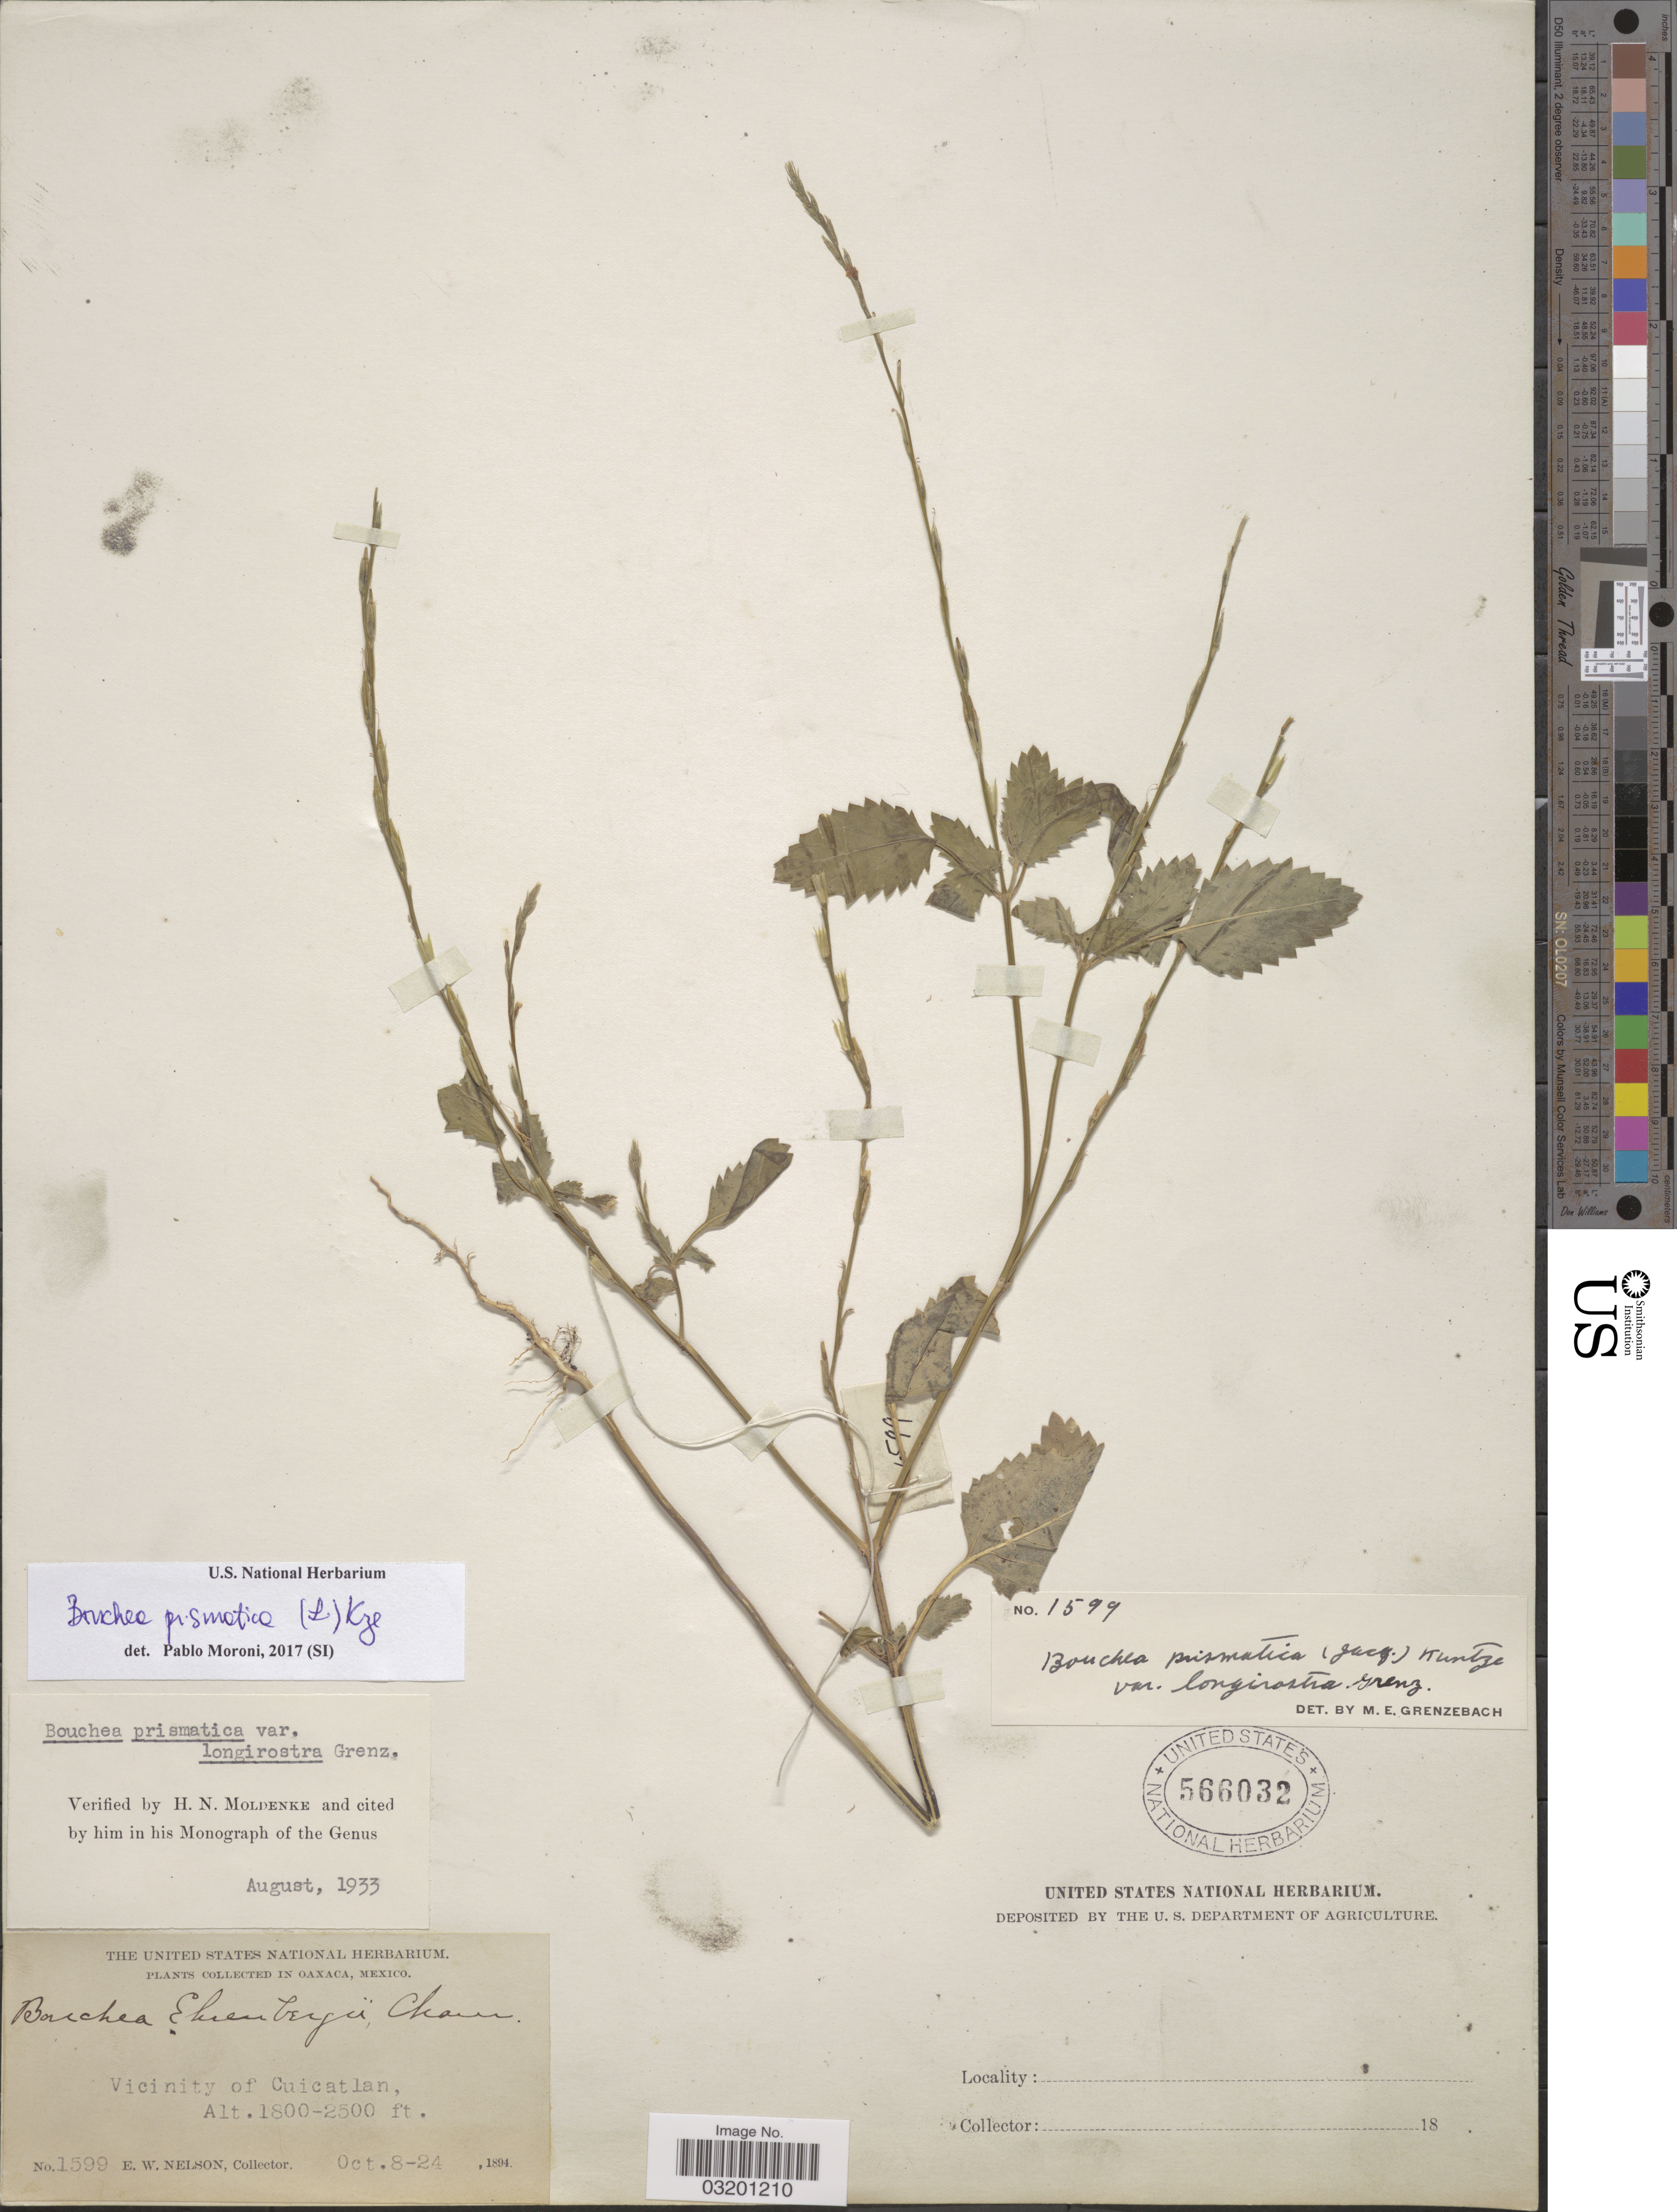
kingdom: Plantae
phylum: Tracheophyta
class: Magnoliopsida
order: Lamiales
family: Verbenaceae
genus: Bouchea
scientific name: Bouchea prismatica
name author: (L.) Kuntze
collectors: E. W. Nelson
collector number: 1599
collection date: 1894-10-08/1894-10-24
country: Mexico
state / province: Oaxaca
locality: Vicinity of Cuicatlan.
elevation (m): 549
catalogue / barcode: US 566032